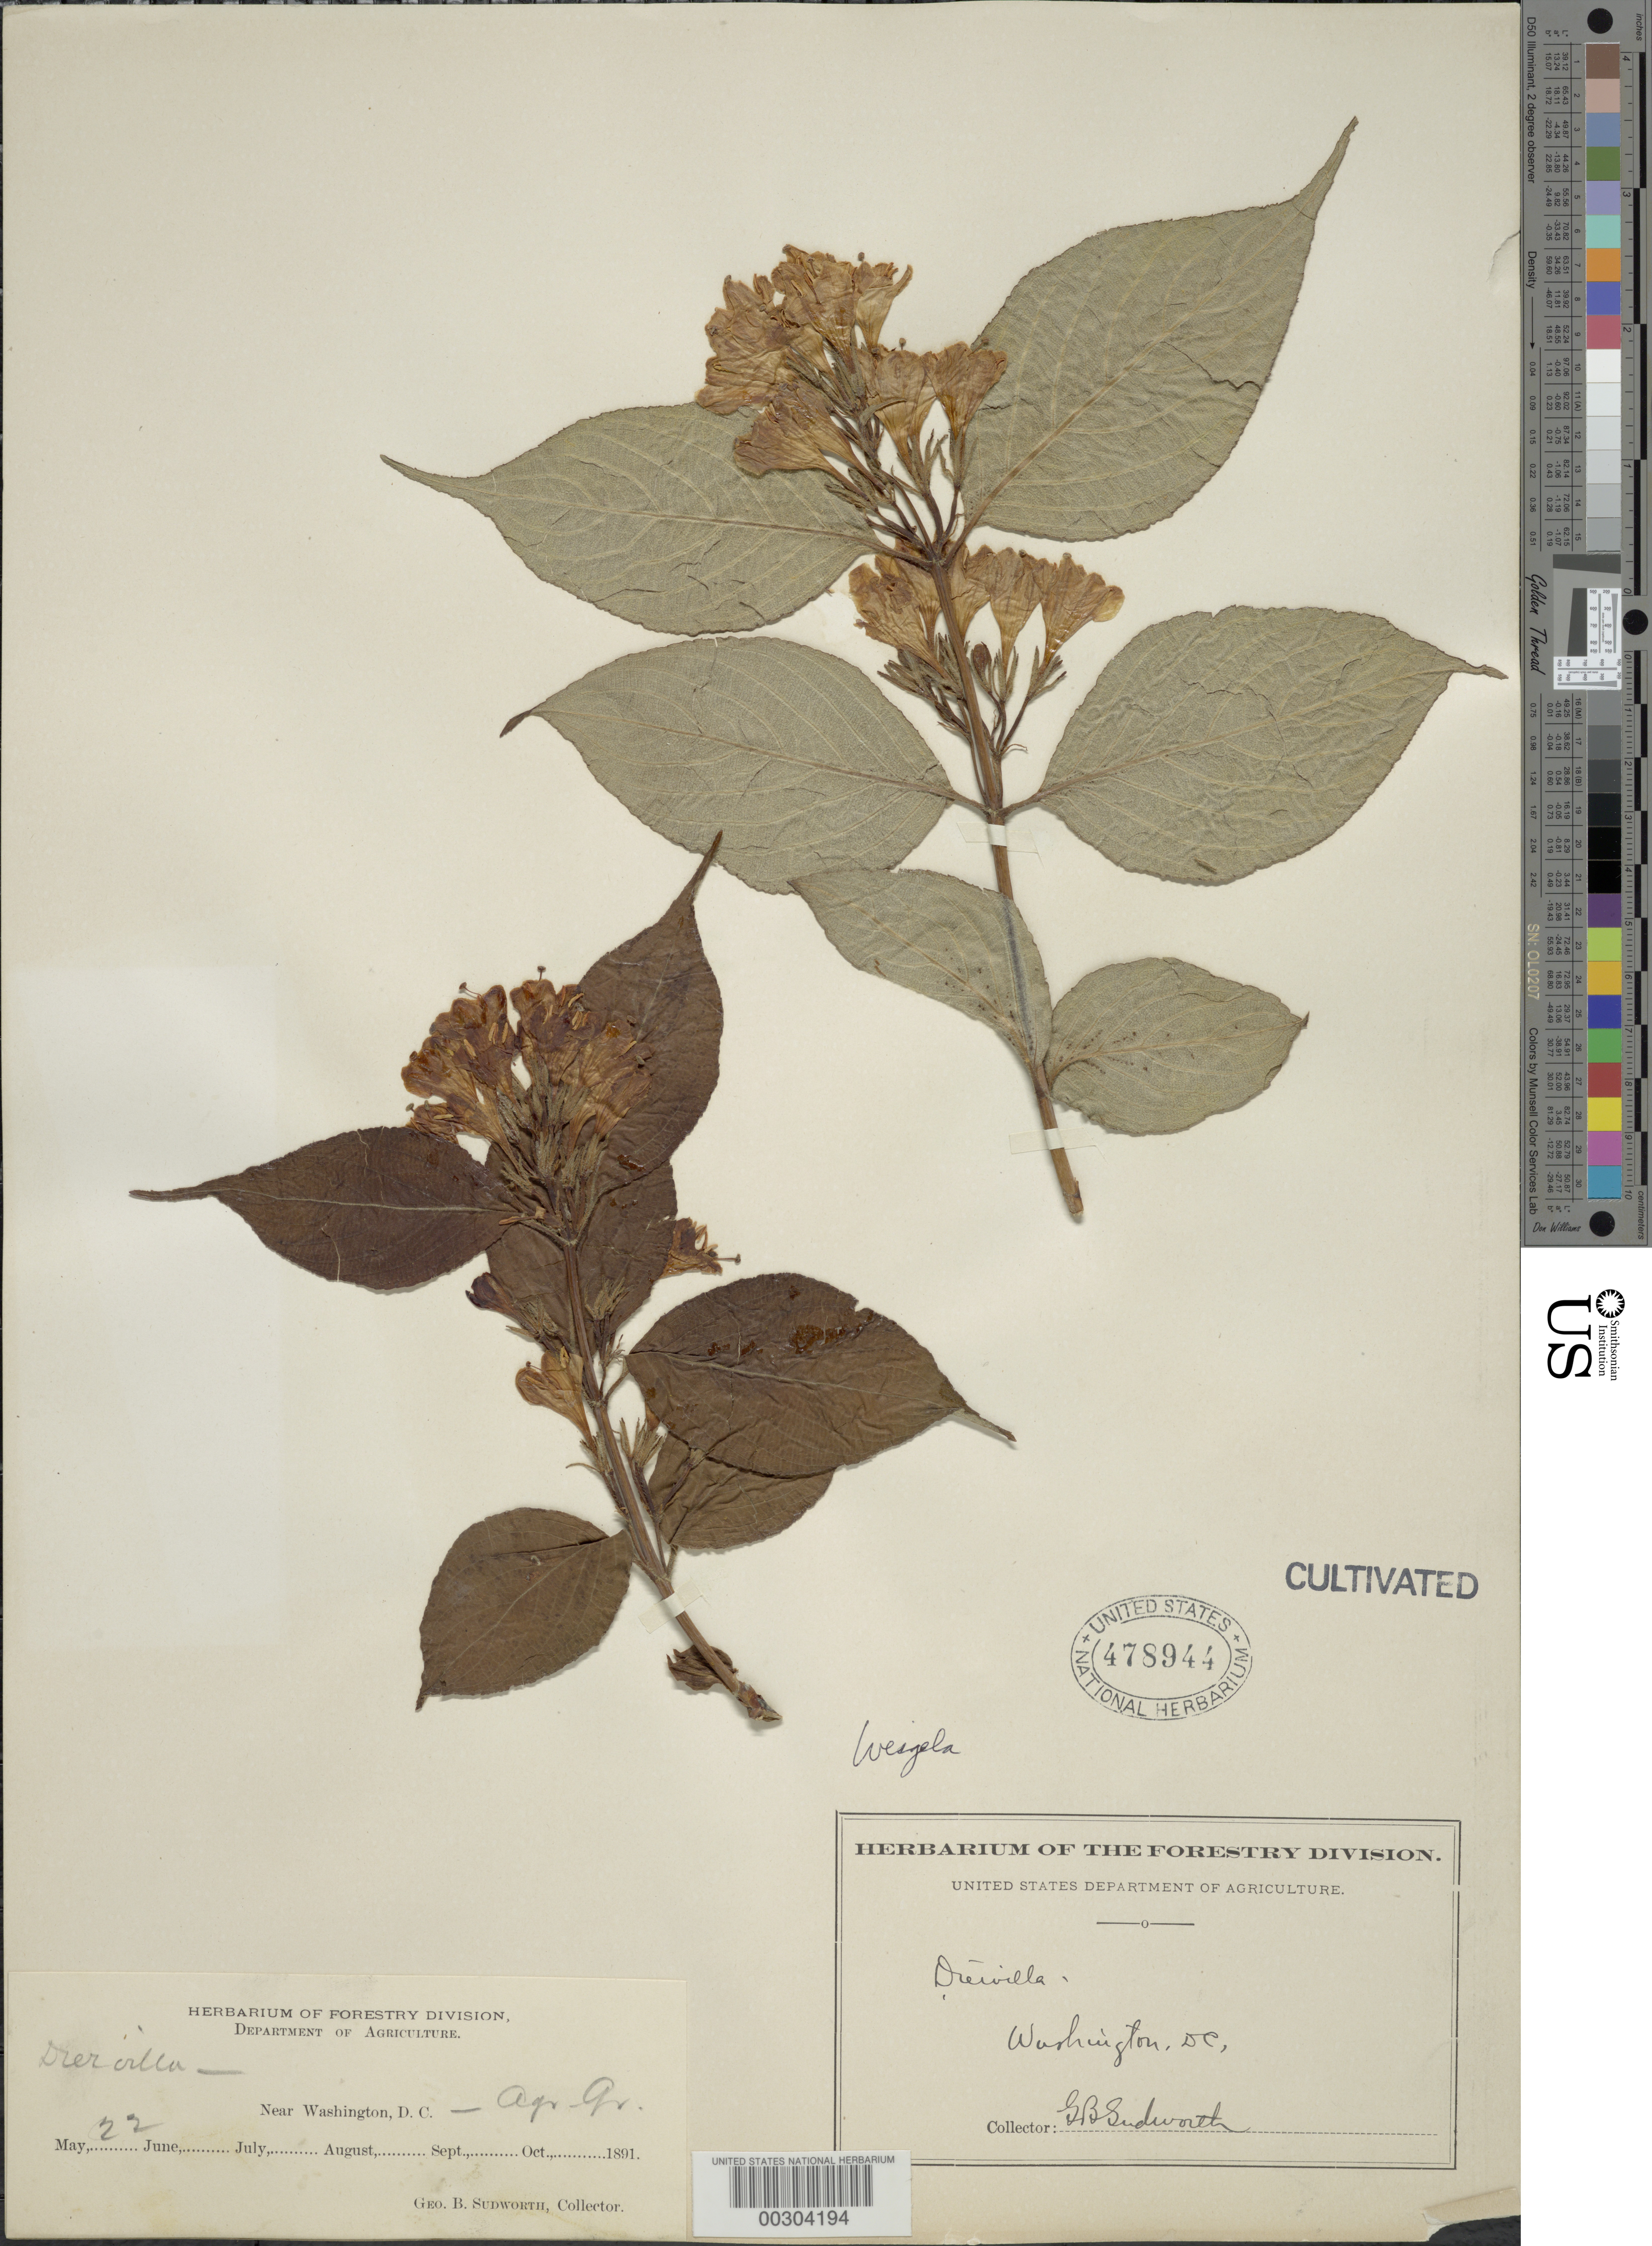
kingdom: Plantae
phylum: Tracheophyta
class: Magnoliopsida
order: Dipsacales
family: Caprifoliaceae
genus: Weigela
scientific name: Weigela sp.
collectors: G. B. Sudworth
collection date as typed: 22 May 1891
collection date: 1891-05-22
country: United States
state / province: District of Columbia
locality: Department of Agriculture grounds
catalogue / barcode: US 478944